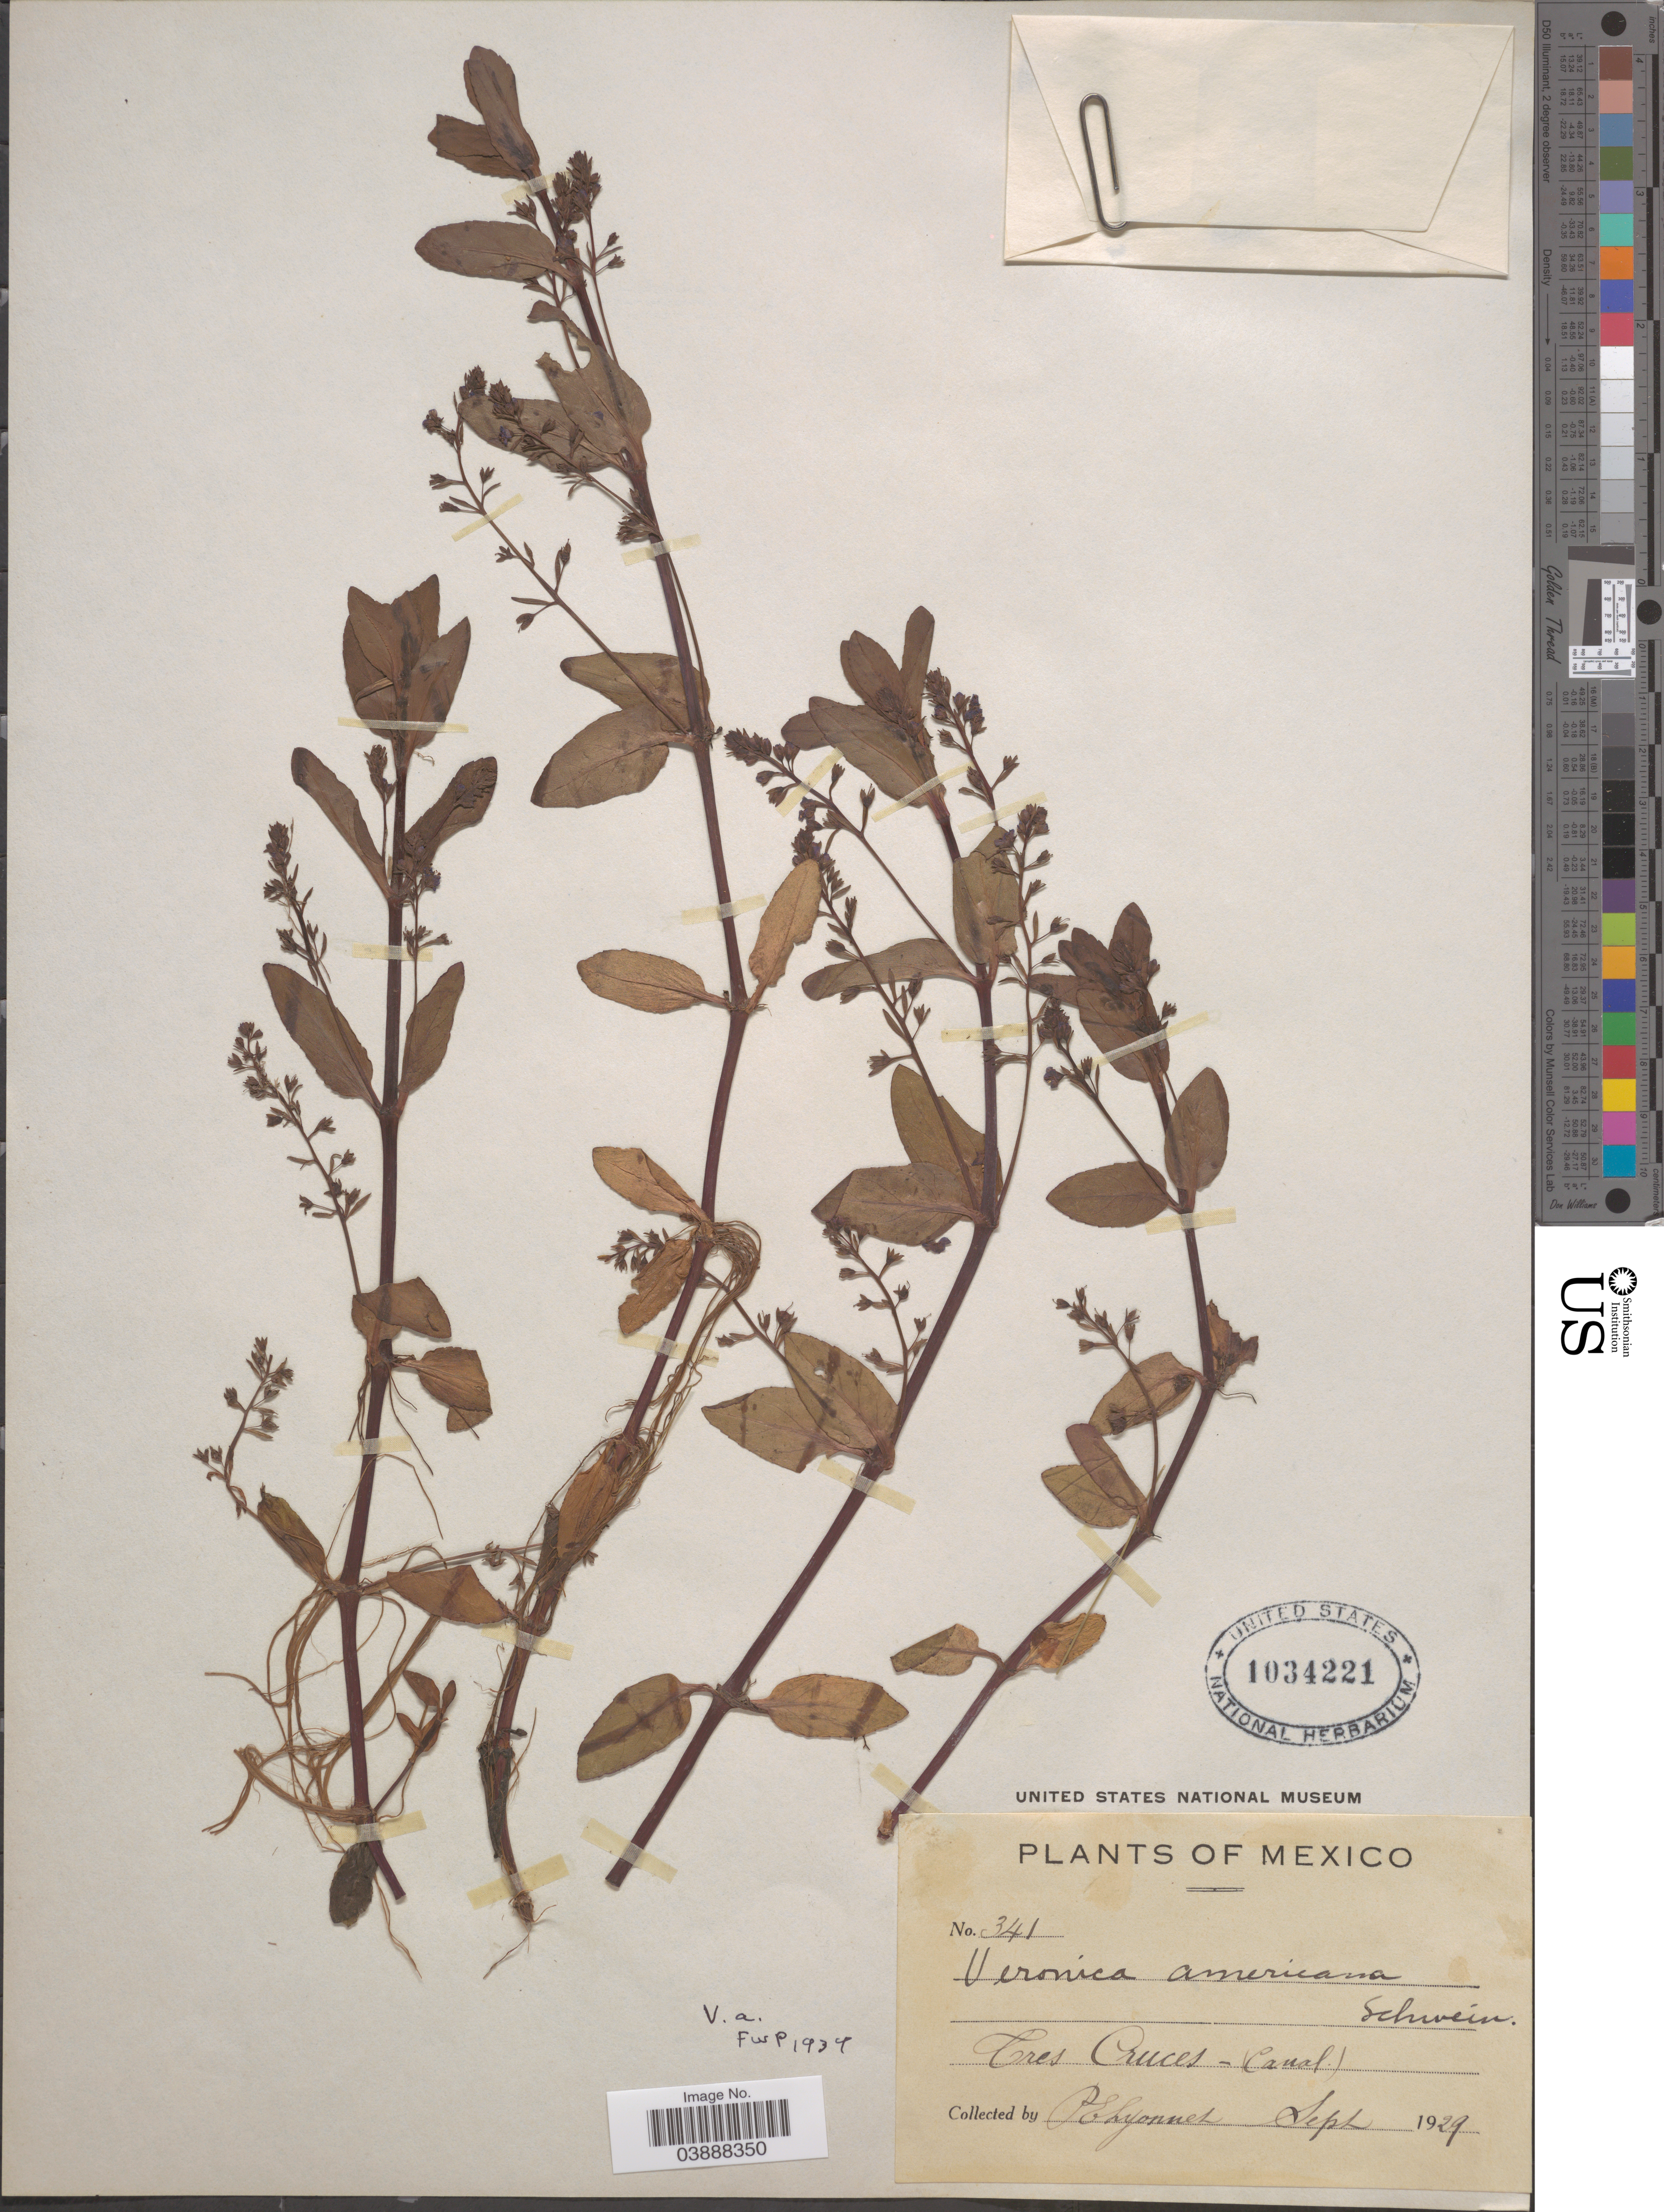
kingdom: Plantae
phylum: Tracheophyta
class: Magnoliopsida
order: Lamiales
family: Plantaginaceae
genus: Veronica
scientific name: Veronica americana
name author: Schwein. ex Benth.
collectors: P. Lyonnet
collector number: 341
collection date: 1929-09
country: Mexico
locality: Tres Cruces - (Canal.).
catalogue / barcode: US 1034221